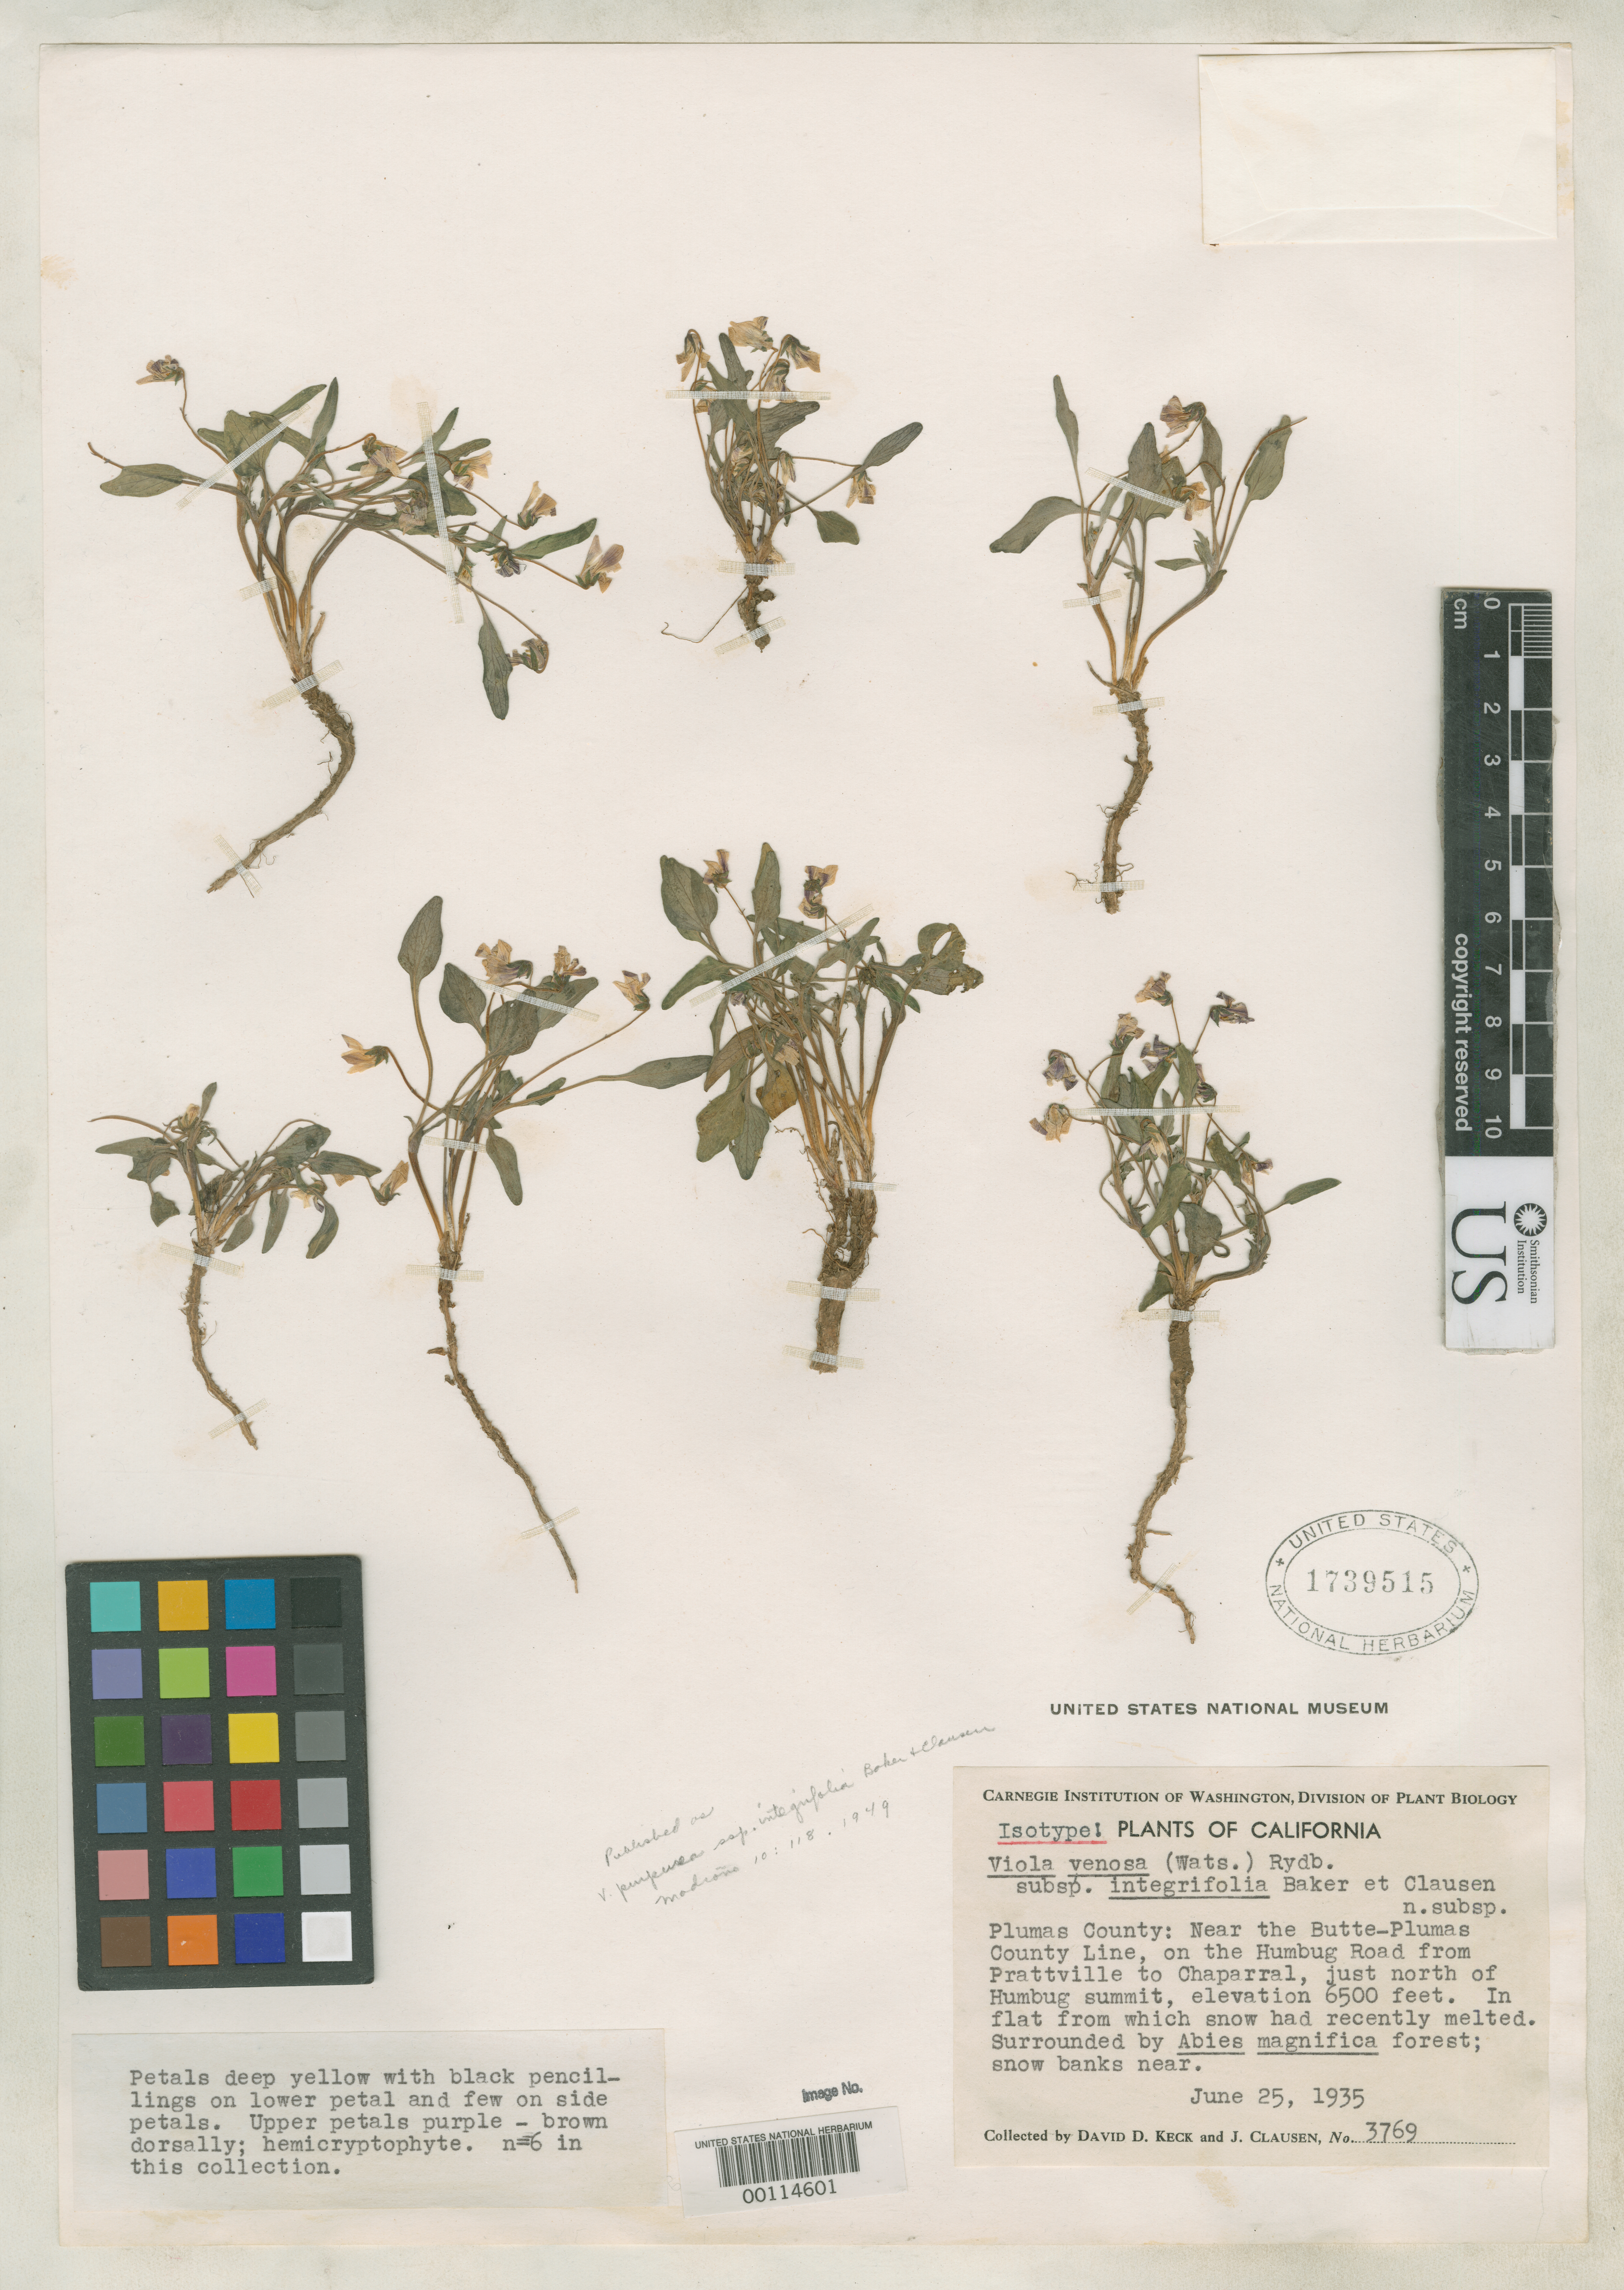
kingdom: Plantae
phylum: Tracheophyta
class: Magnoliopsida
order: Malpighiales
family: Violaceae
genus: Viola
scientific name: Viola purpurea subsp. integrifolia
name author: M.S. Baker & J.C. Clausen in M.S. Baker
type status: Isotype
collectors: D. D. Keck & J. C. Clausen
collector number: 3769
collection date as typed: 25 Jun 1935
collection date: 1935-06-25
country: United States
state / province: California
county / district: Plumas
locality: Road from Prattville to Chaparral.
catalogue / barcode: US 1739515